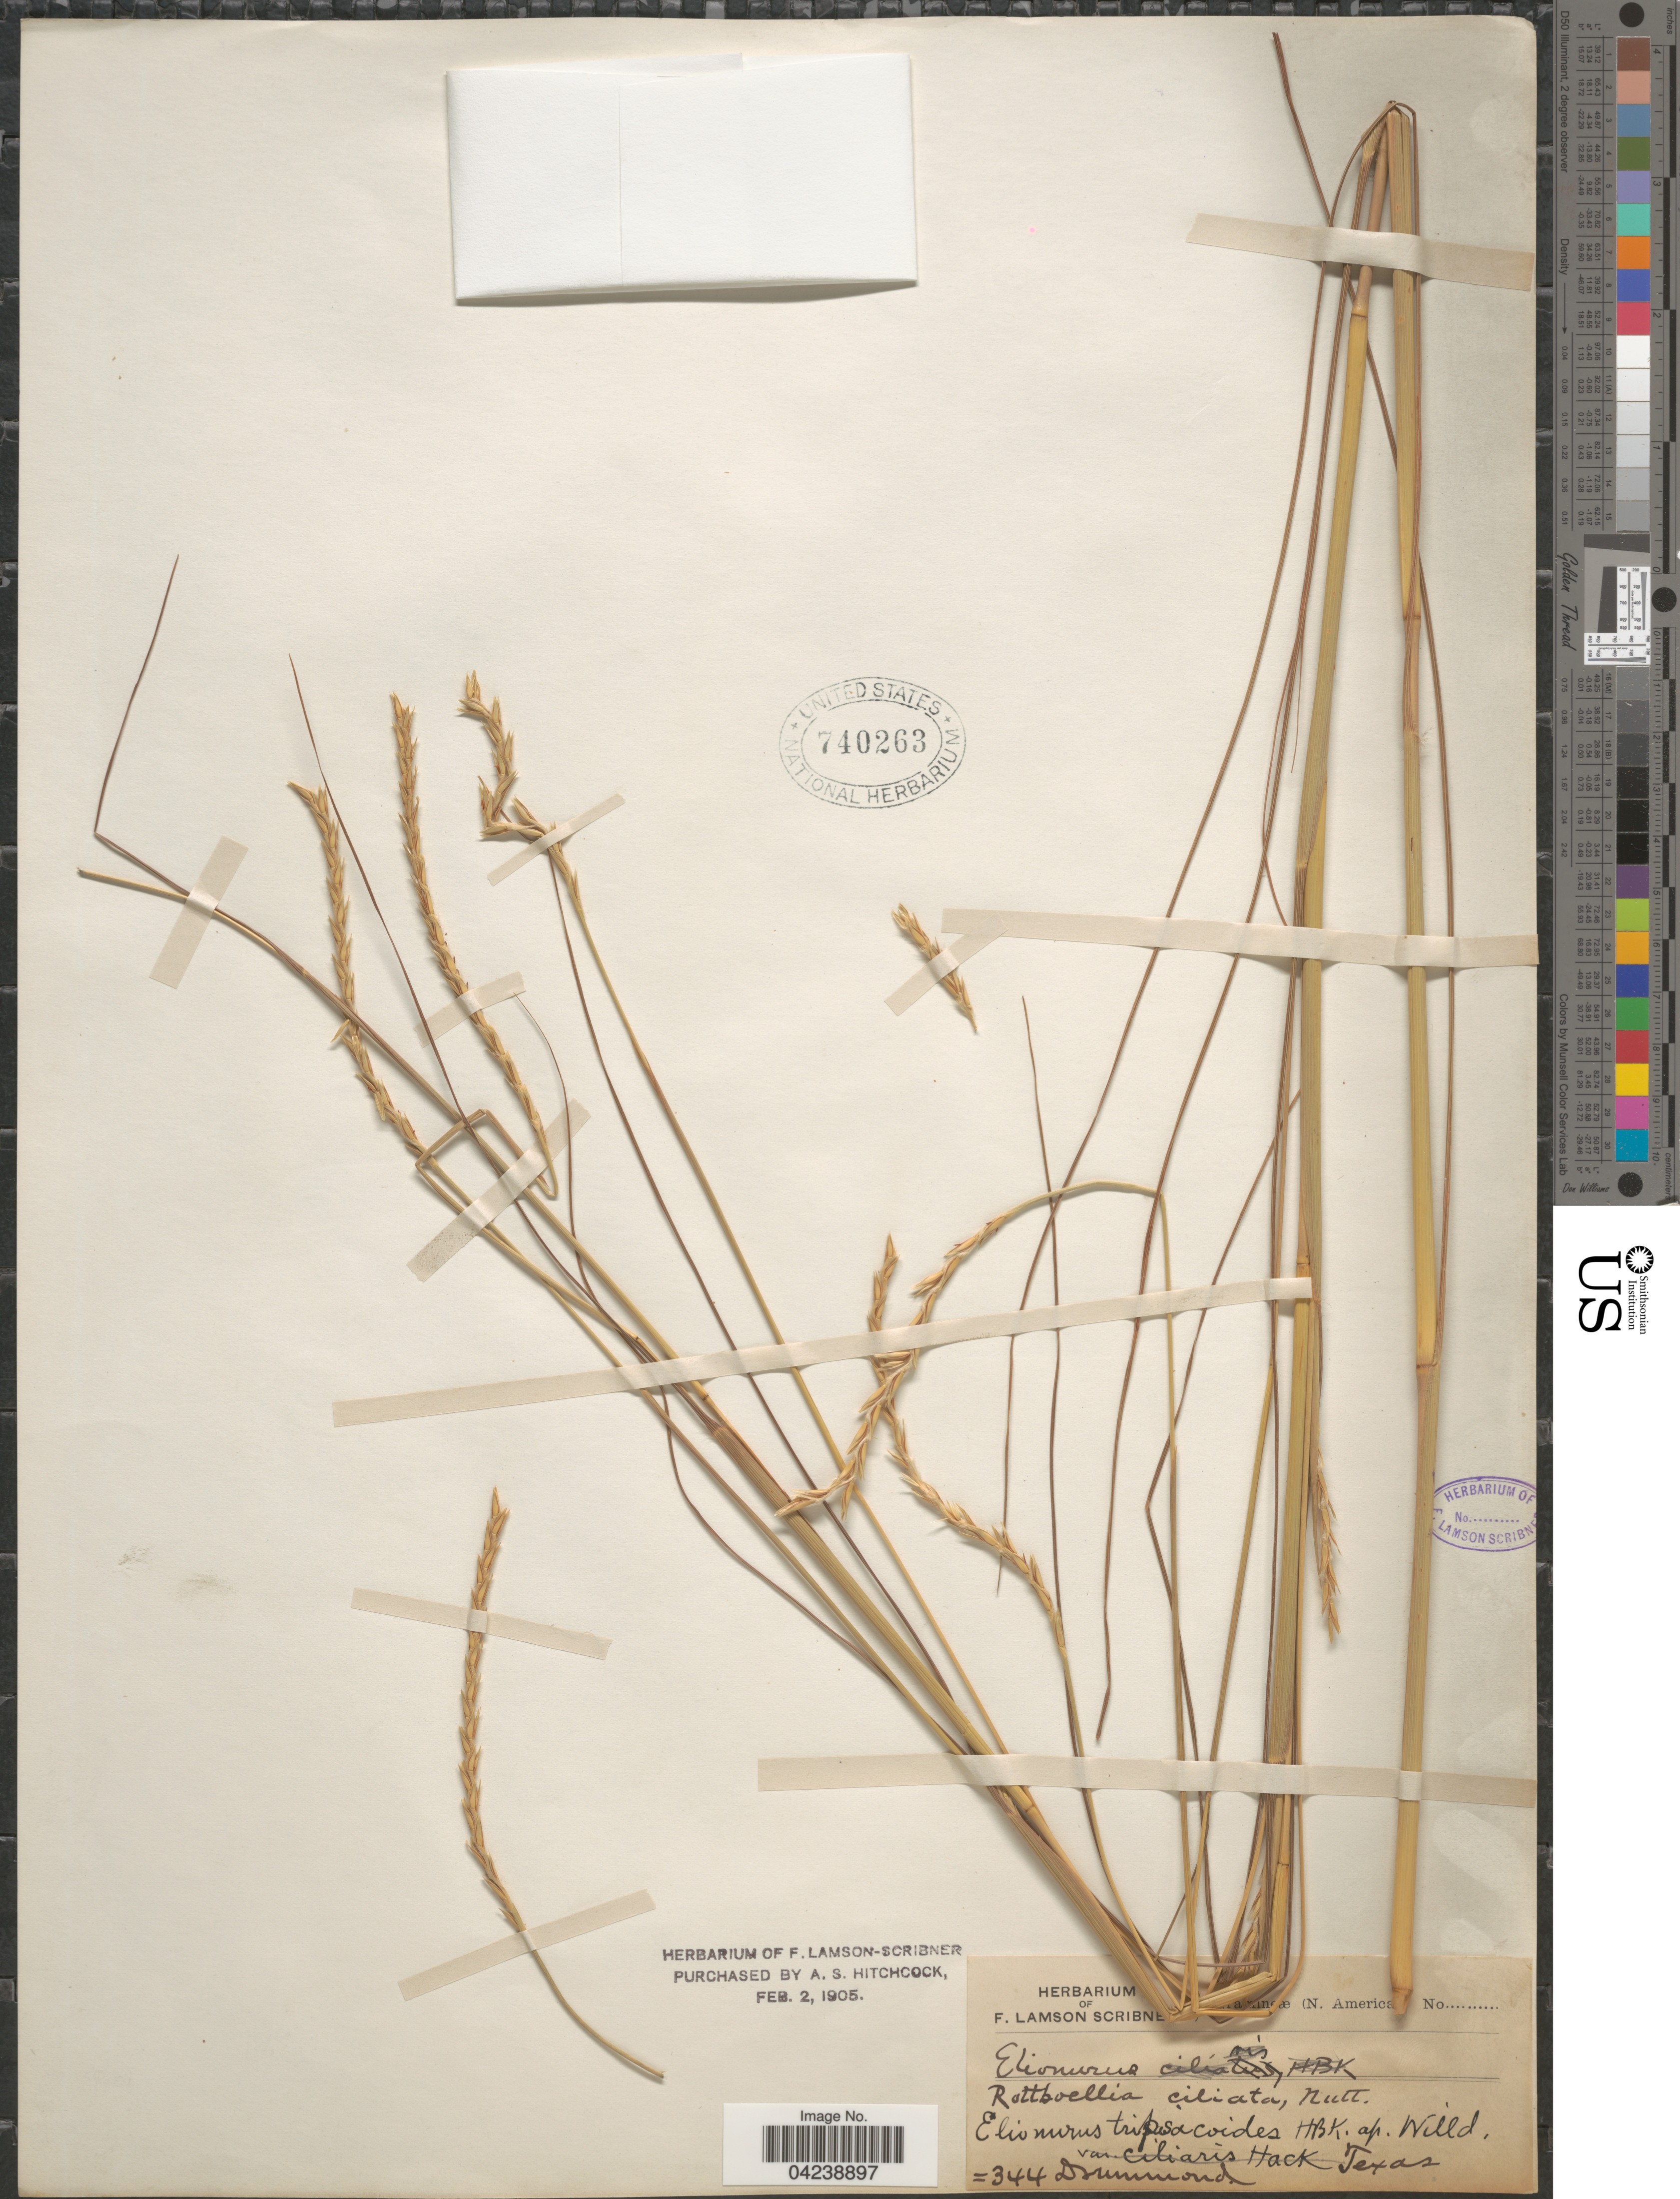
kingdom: Plantae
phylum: Tracheophyta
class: Liliopsida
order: Poales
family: Poaceae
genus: Elionurus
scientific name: Elionurus tripsacoides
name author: Humb. & Bonpl. ex Willd.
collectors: -. Drummond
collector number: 344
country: United States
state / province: Texas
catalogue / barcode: US 740263